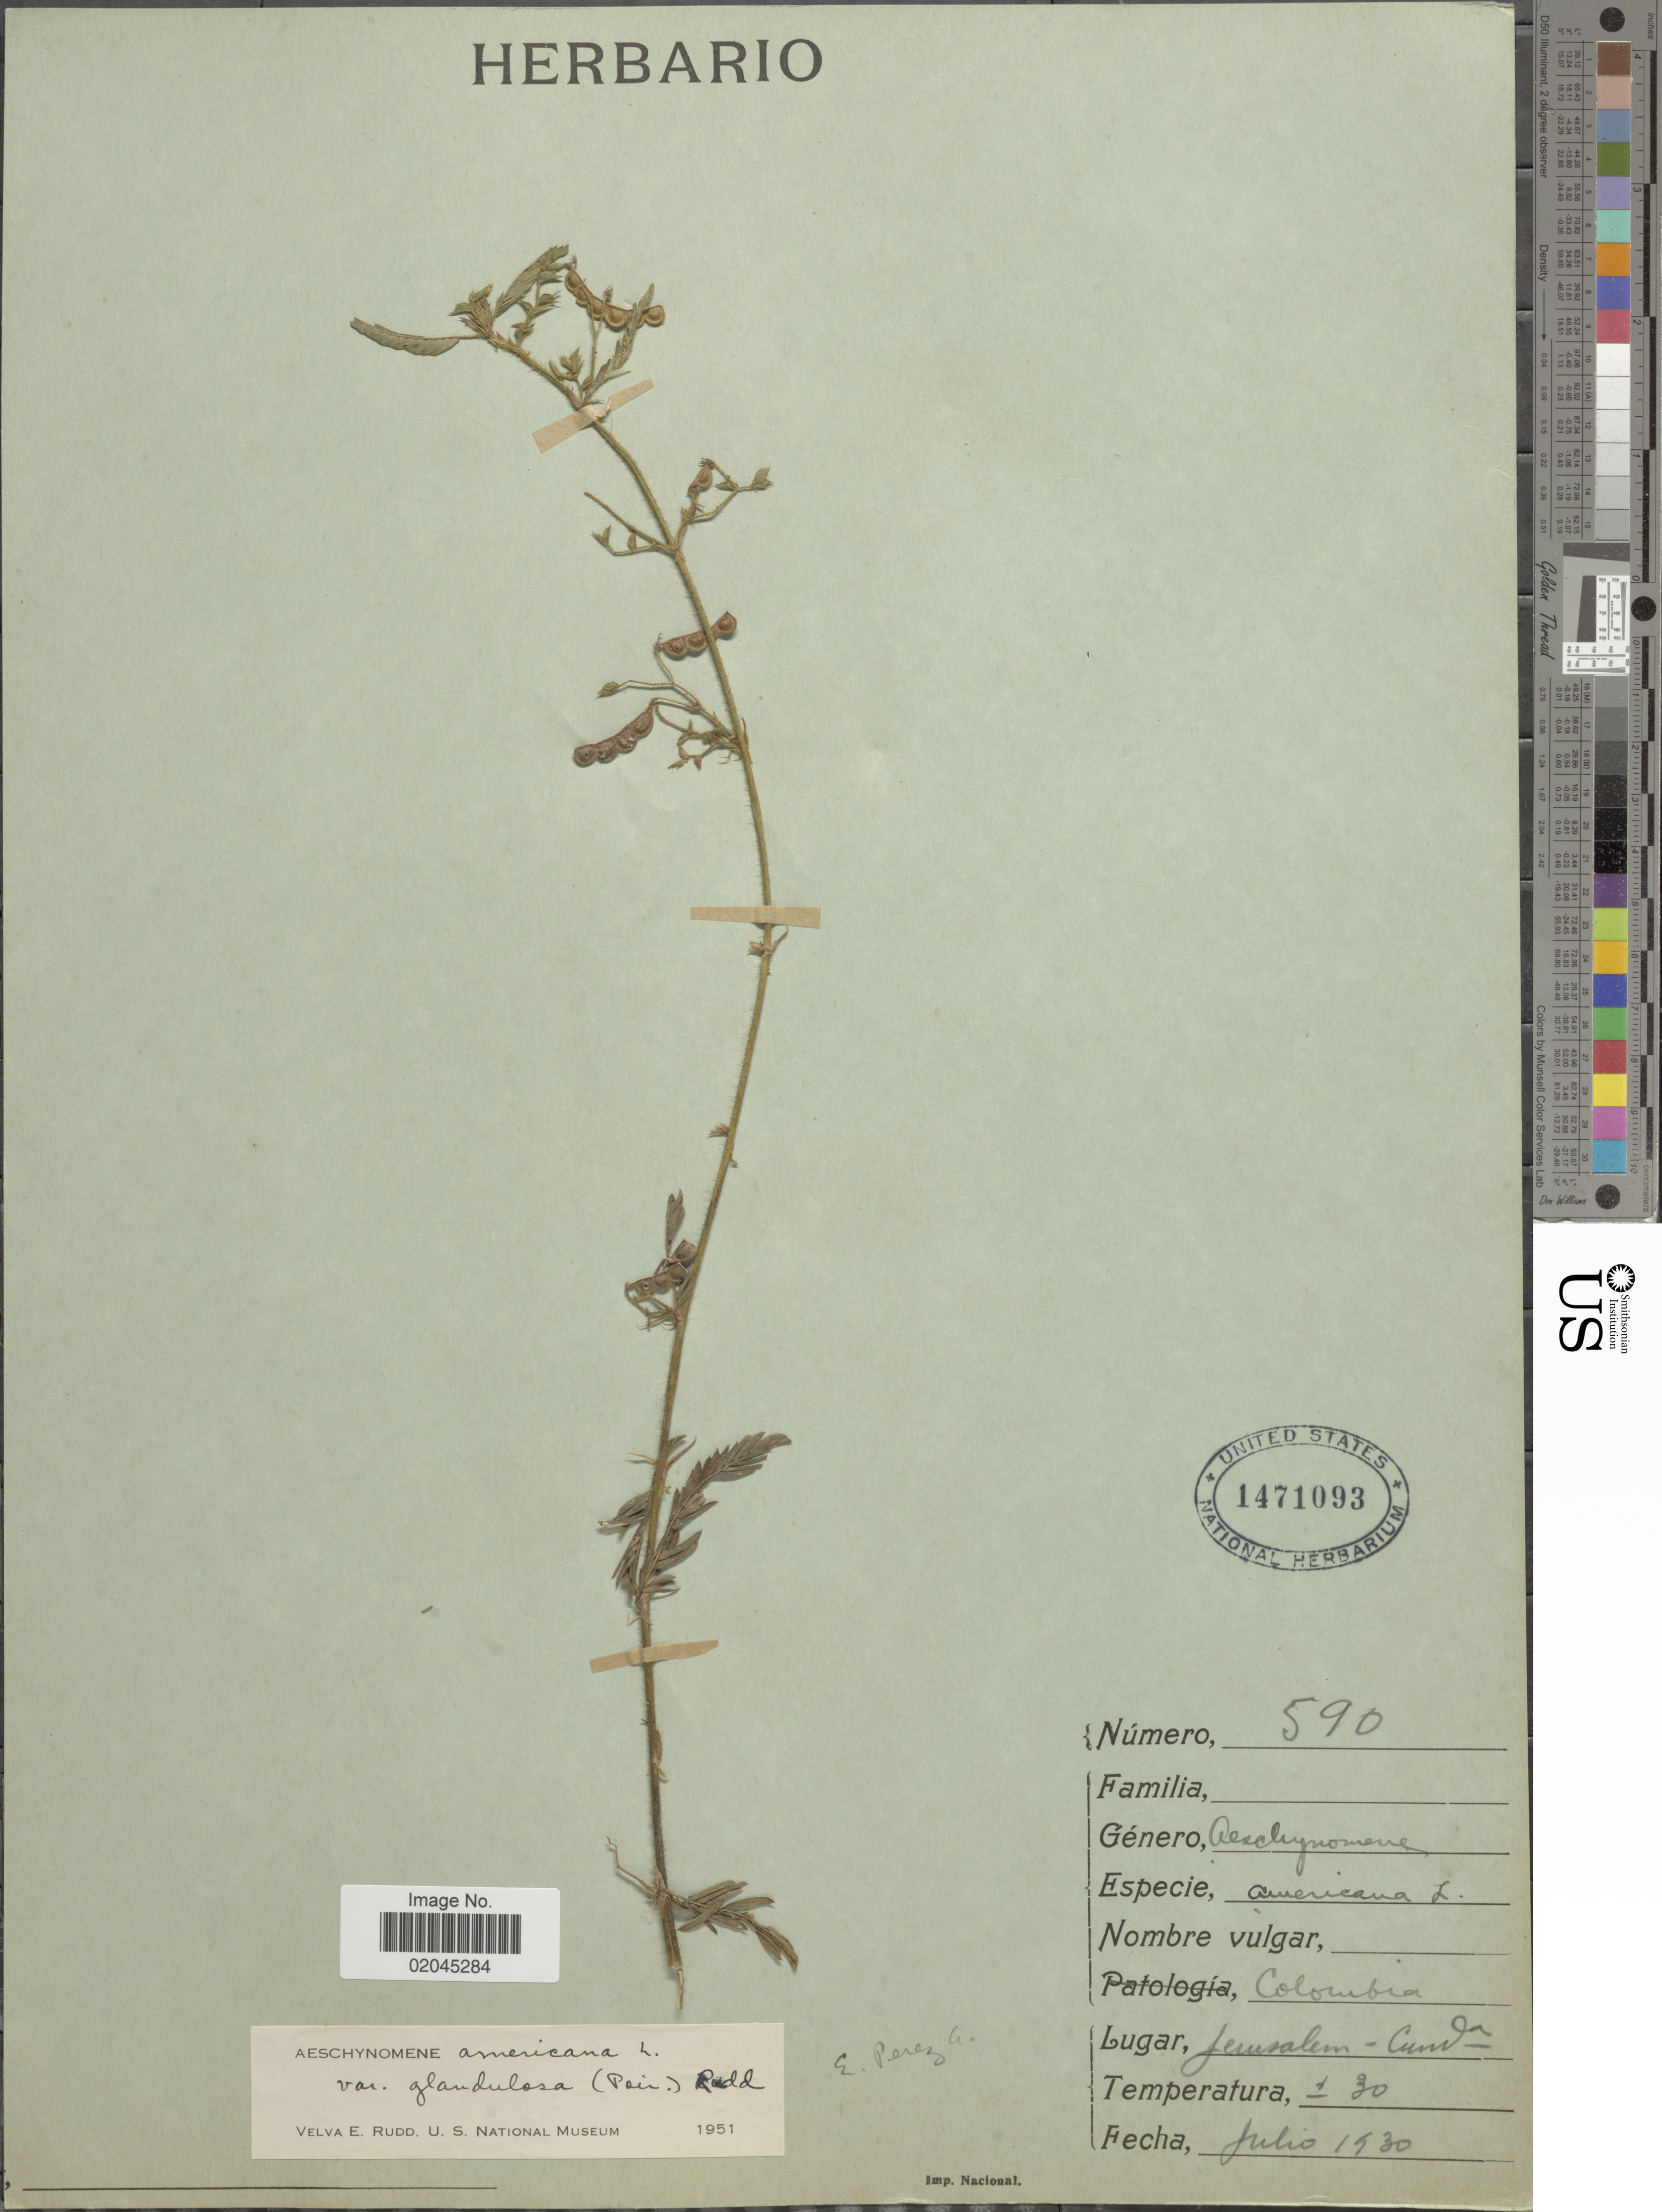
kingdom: Plantae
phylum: Tracheophyta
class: Magnoliopsida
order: Fabales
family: Fabaceae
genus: Aeschynomene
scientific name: Aeschynomene americana var. americana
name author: L.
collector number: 590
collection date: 1930-07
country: Colombia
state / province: Cundinamarca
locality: Jerusalem - Cunda [interpreted]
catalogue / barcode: US 1471093